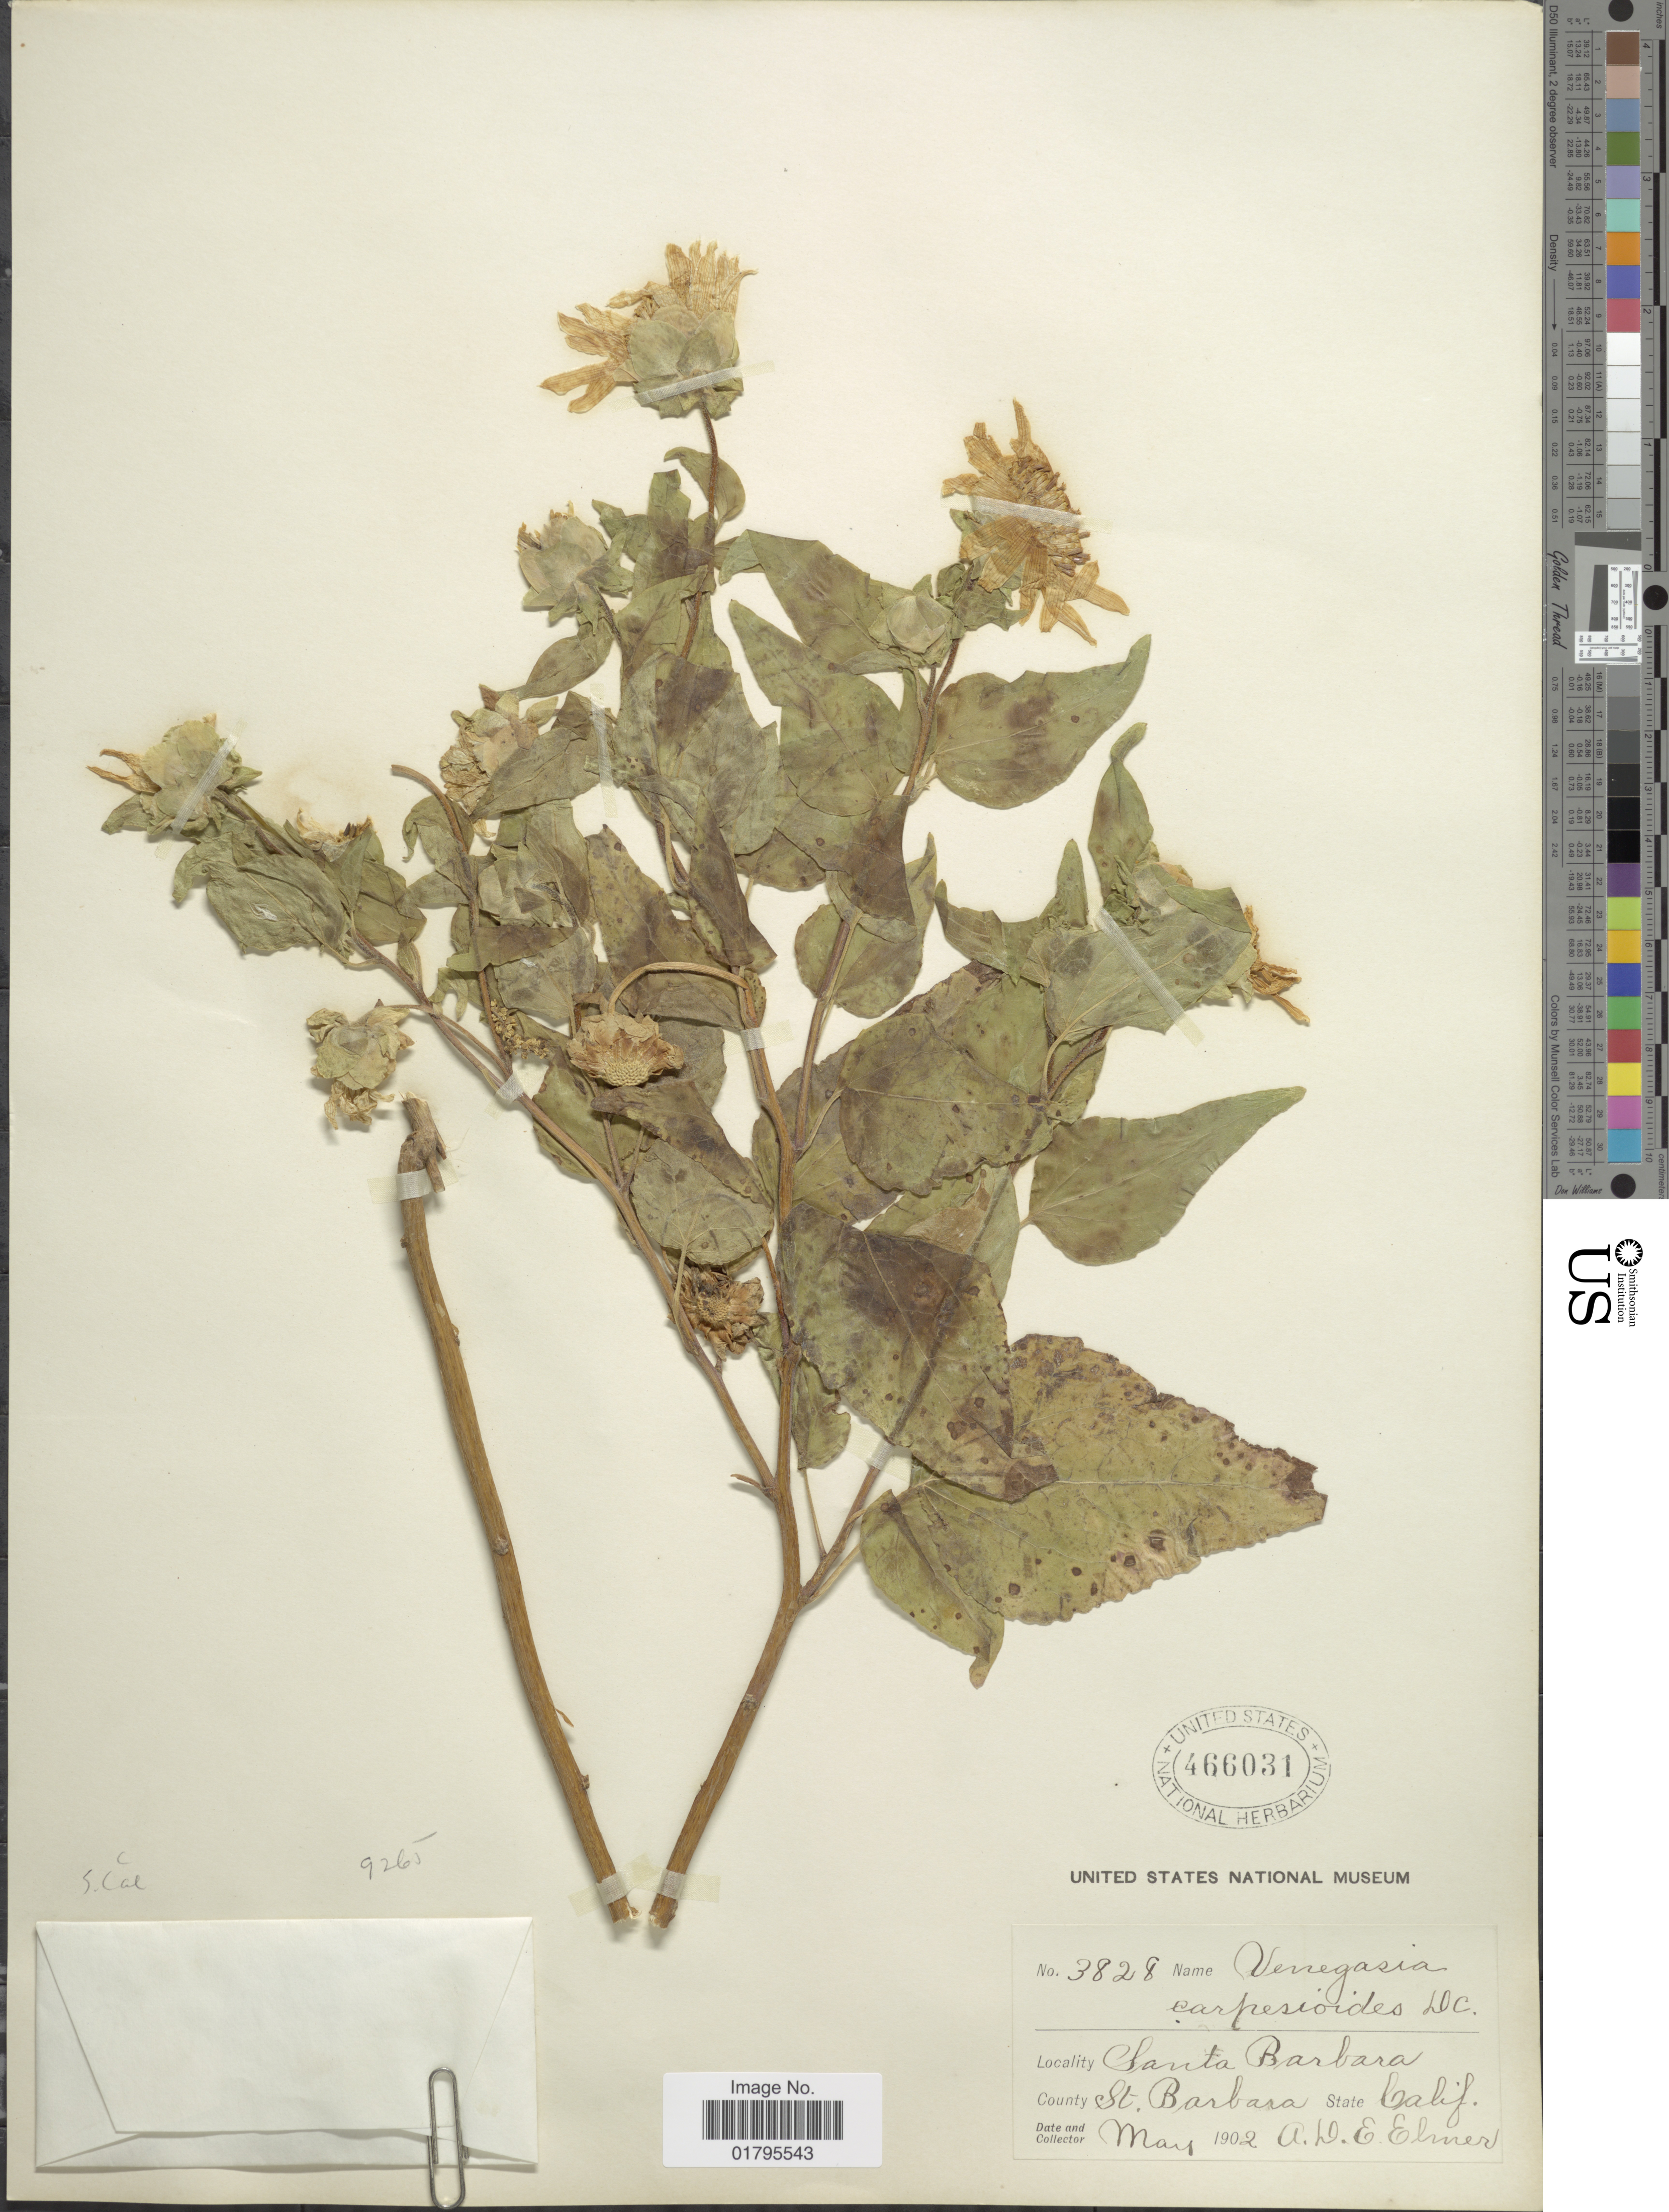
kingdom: Plantae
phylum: Tracheophyta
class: Magnoliopsida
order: Asterales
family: Asteraceae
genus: Venegasia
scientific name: Venegasia carpesioides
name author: DC.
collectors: A. D. E. Elmer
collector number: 3828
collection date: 1902-05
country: United States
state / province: California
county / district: Santa Barbara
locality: Santa Barbara, County St. Barbara, State Calif.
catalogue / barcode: US 466031